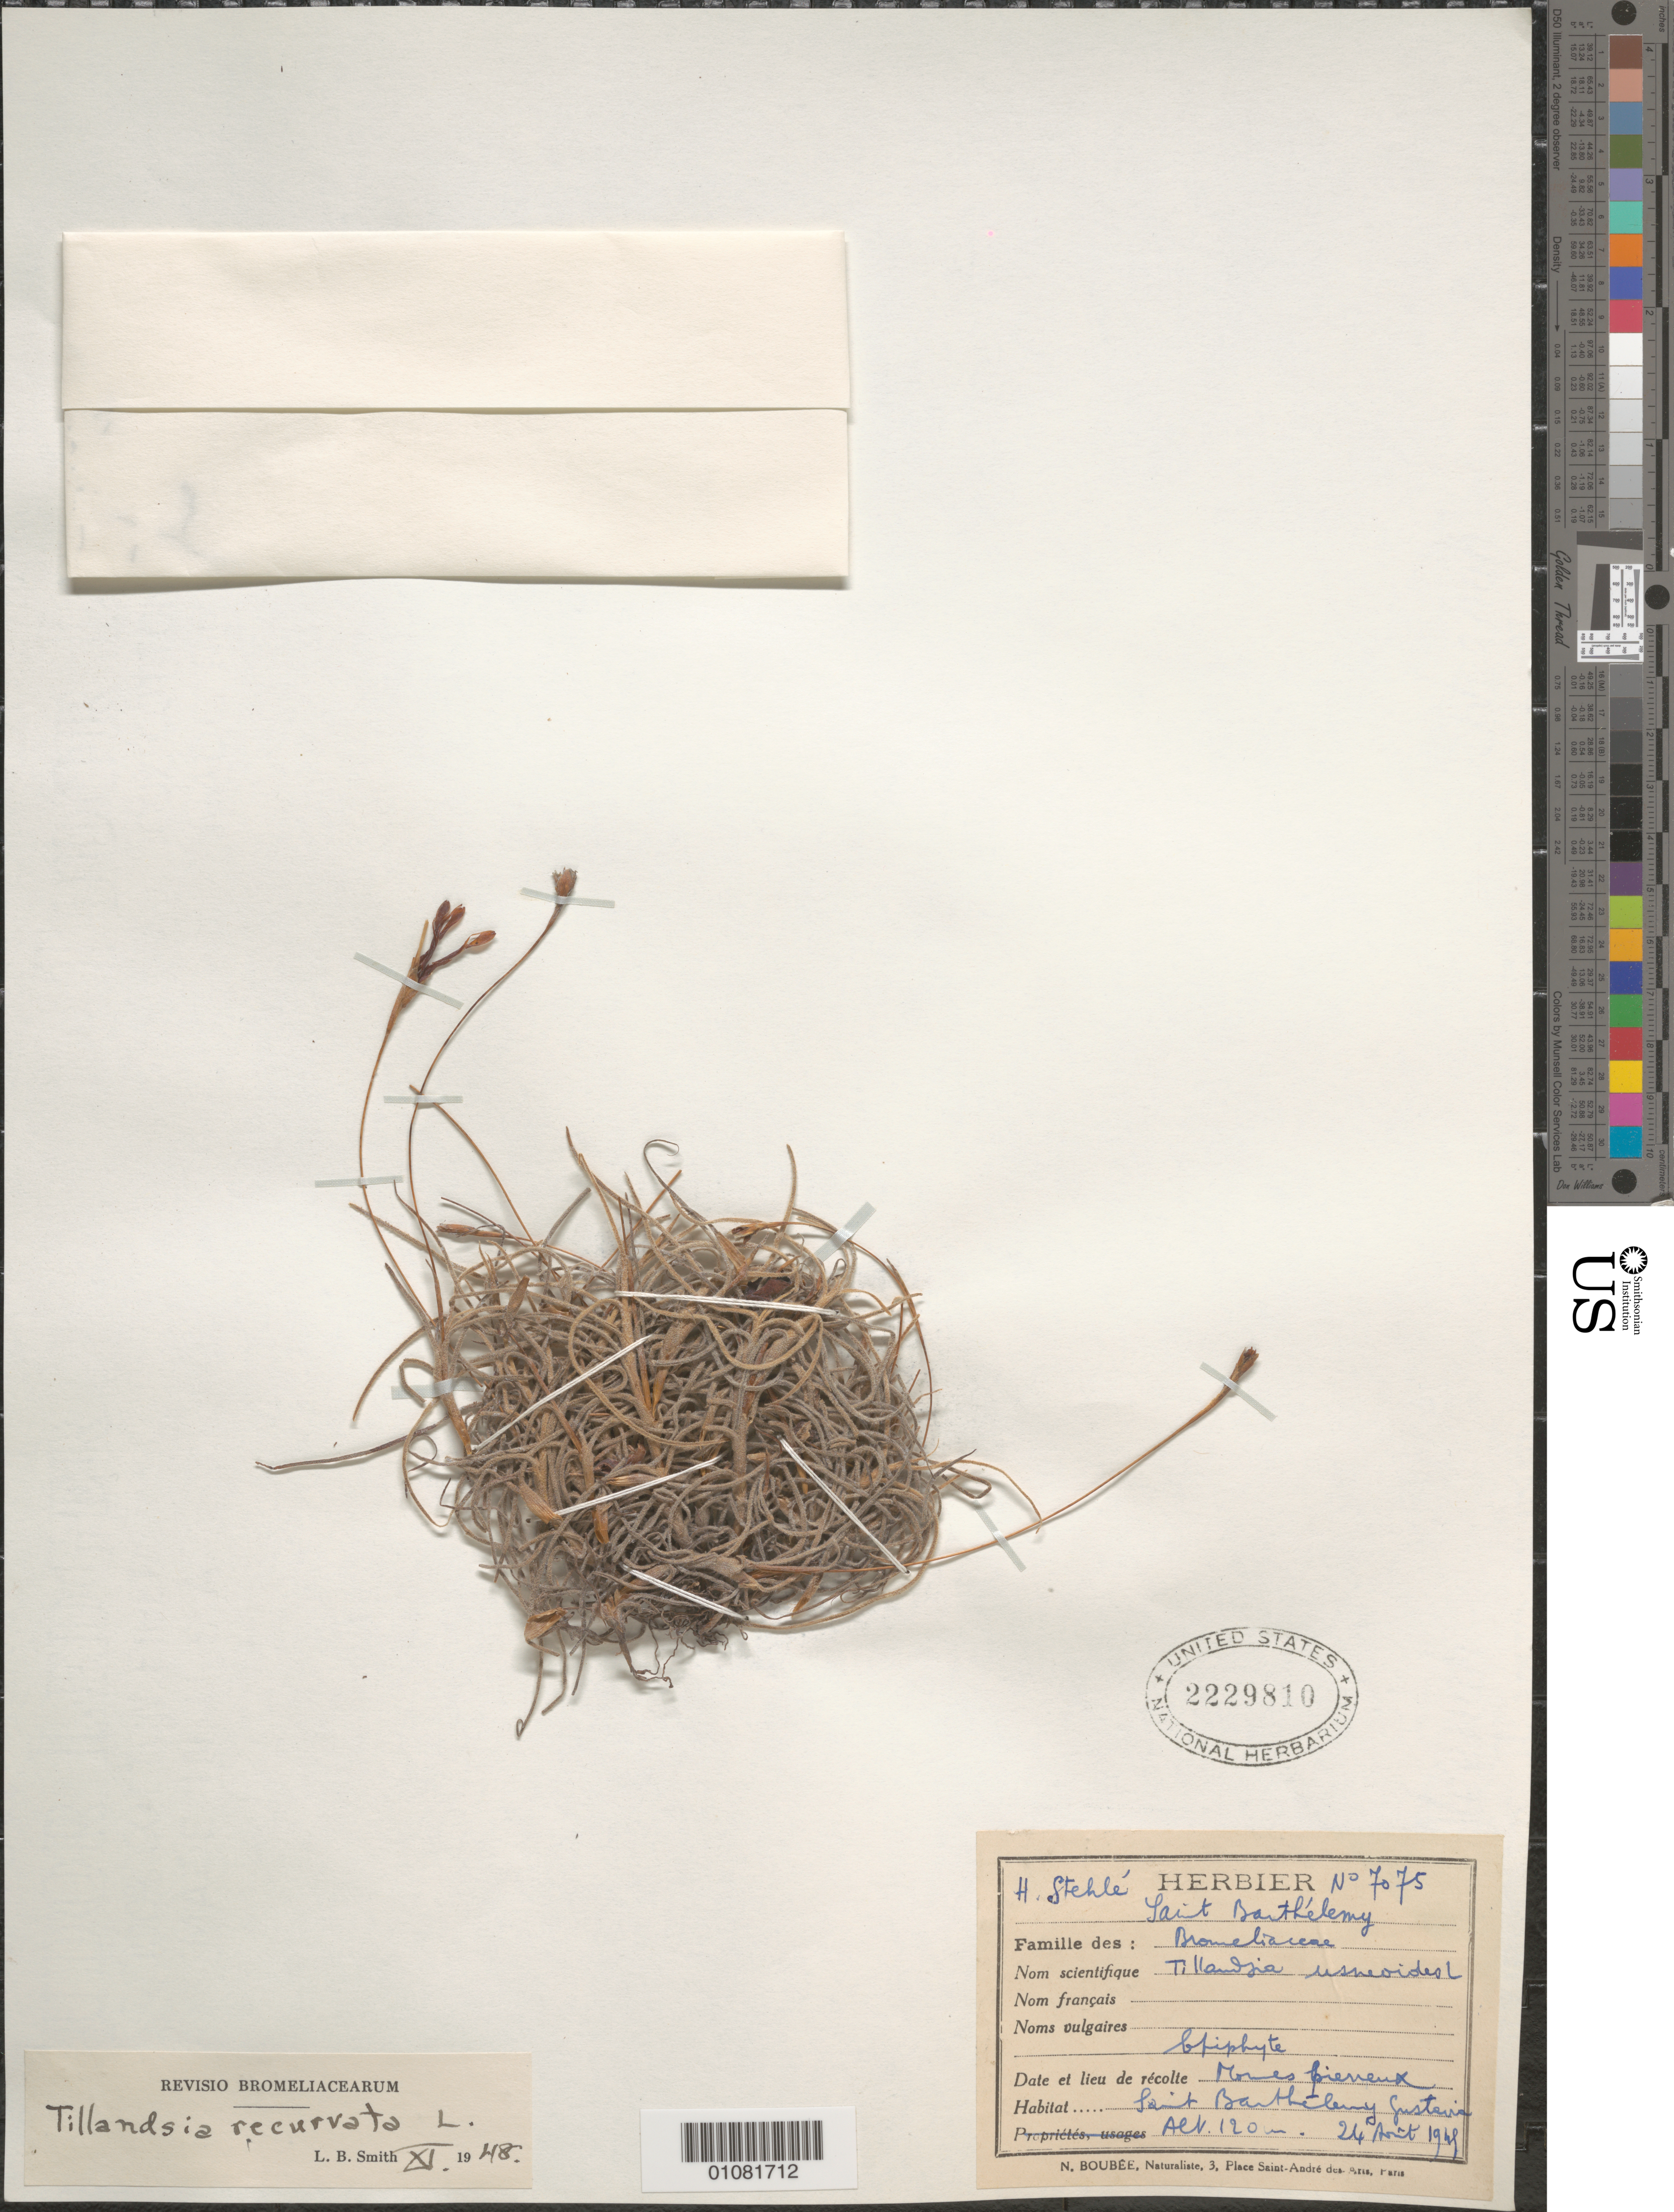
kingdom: Plantae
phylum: Tracheophyta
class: Liliopsida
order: Poales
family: Bromeliaceae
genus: Tillandsia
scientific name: Tillandsia recurvata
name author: L.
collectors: H. Stehlé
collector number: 7075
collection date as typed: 26 Aug 1949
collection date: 1949-08-26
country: Saint Barthélemy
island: St. Barthélemy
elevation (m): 120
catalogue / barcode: US 2229810